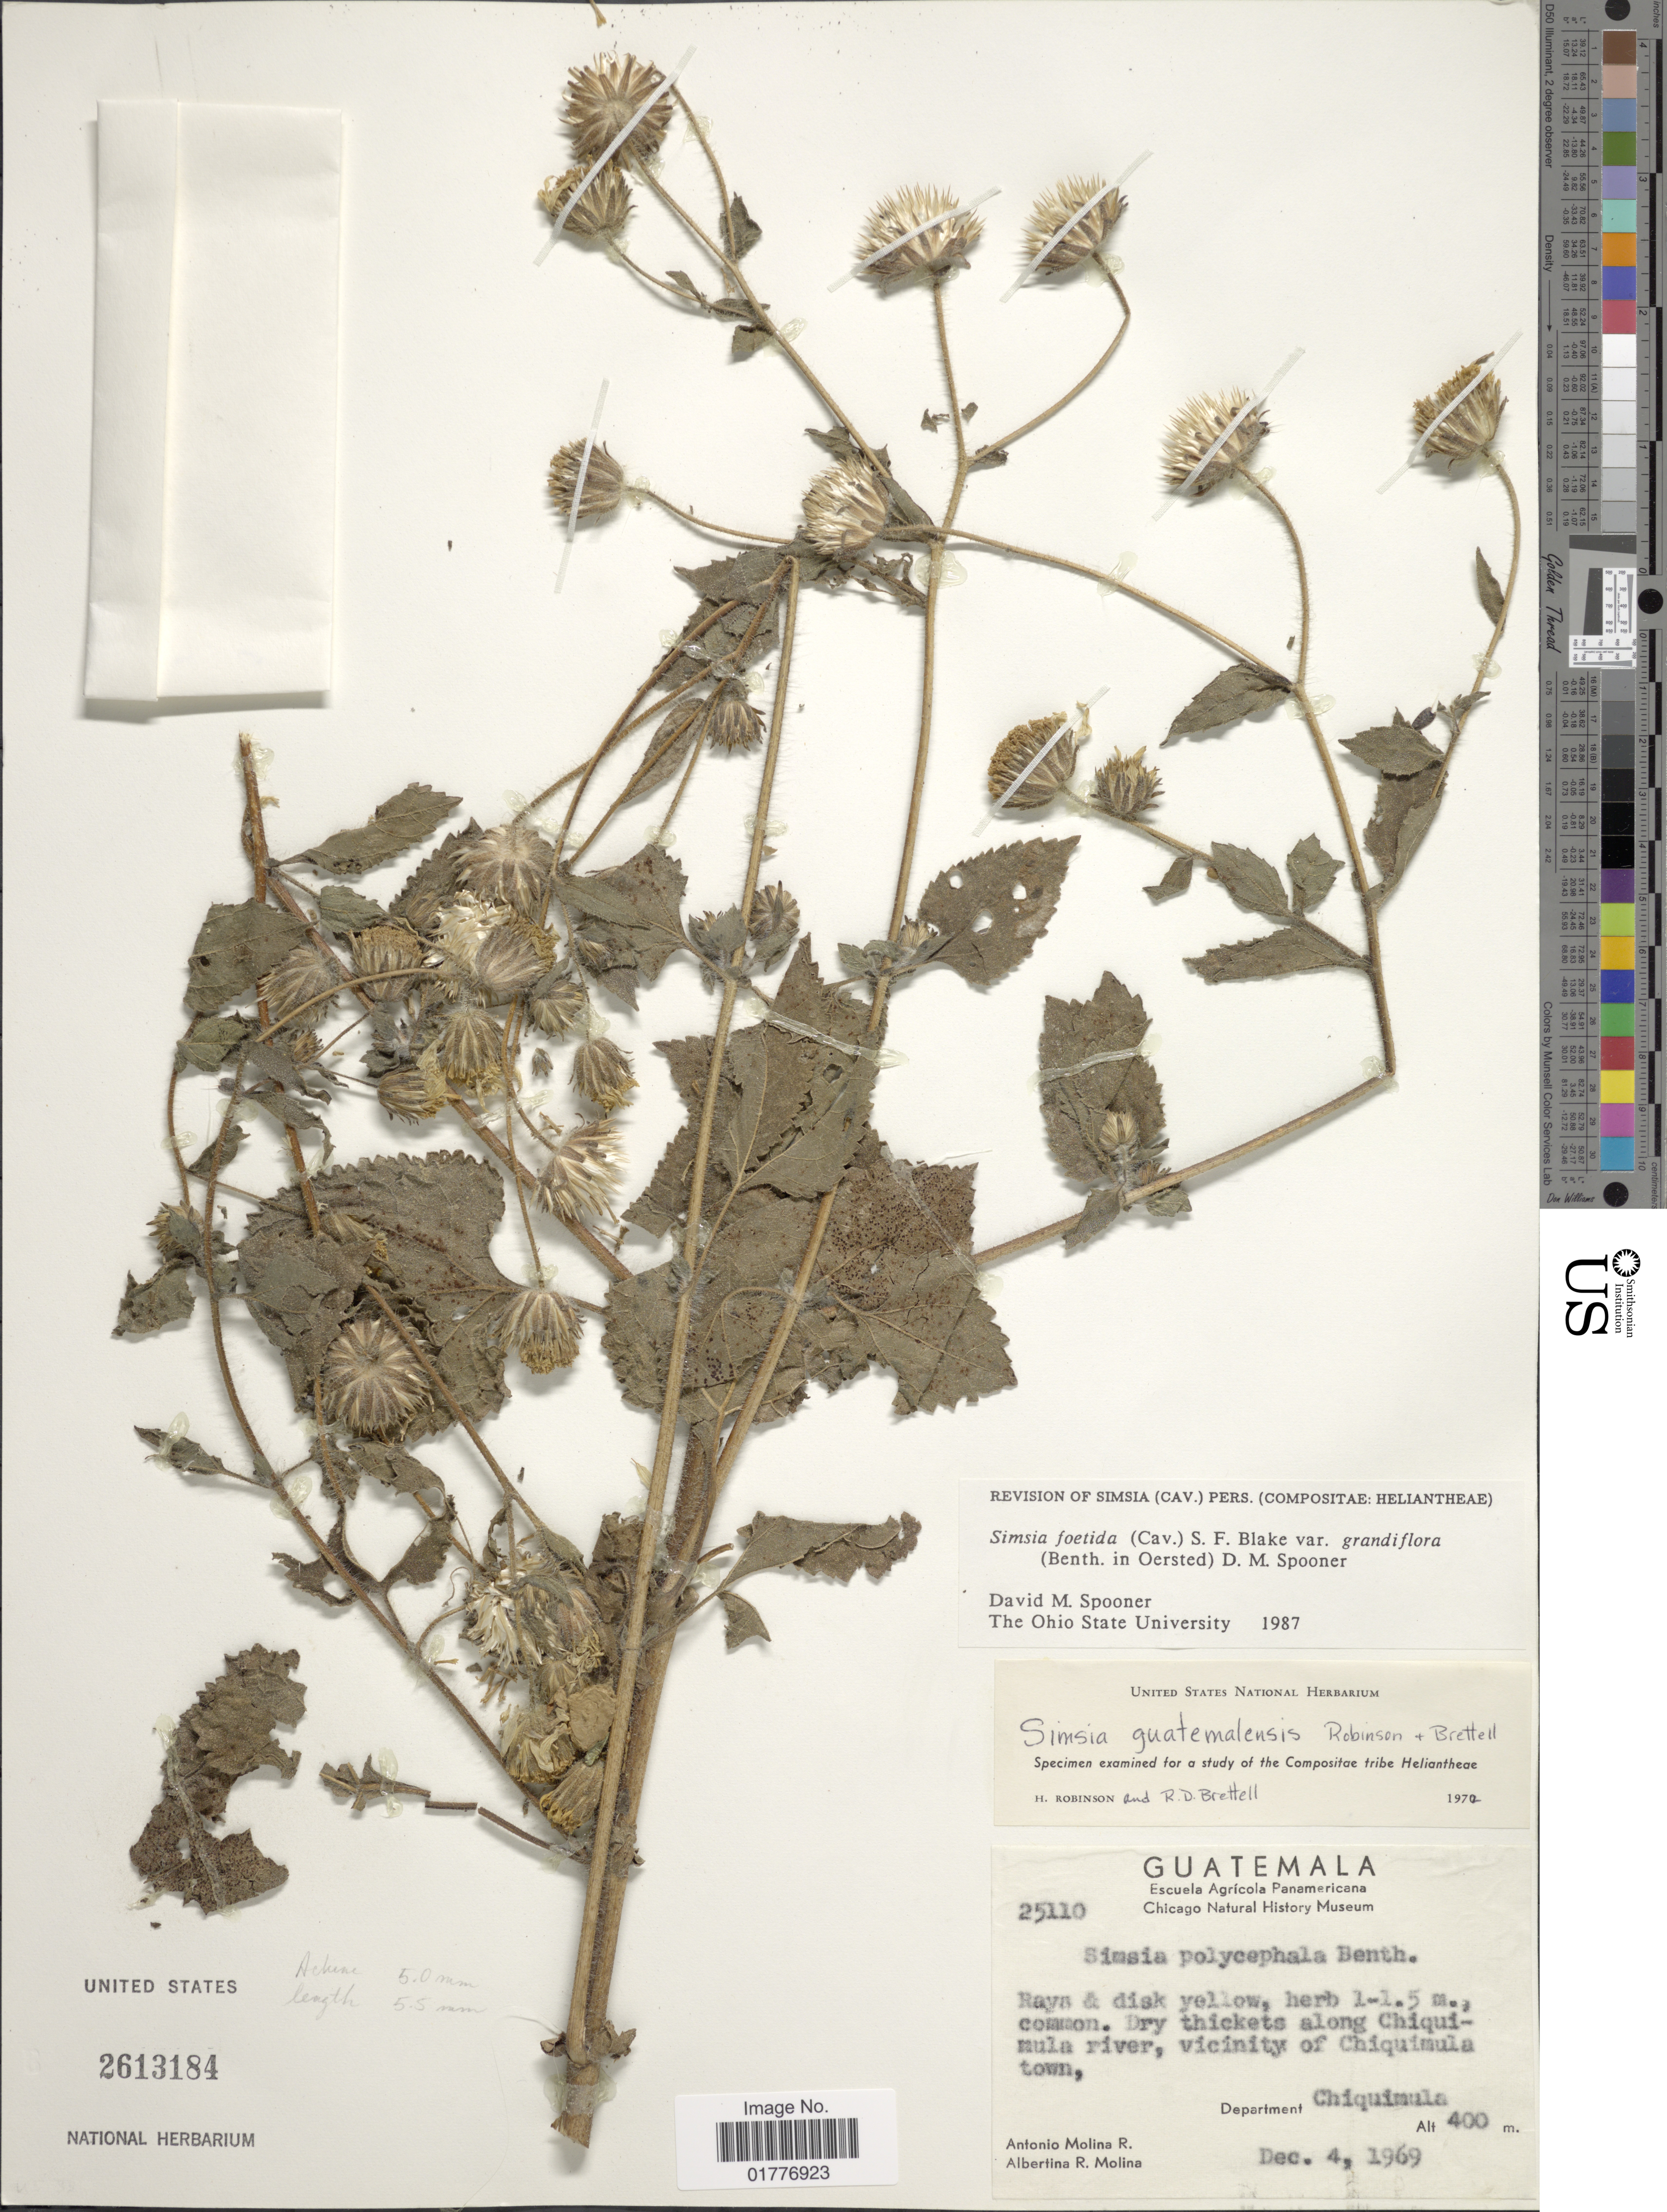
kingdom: Plantae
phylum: Tracheophyta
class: Magnoliopsida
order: Asterales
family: Asteraceae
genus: Simsia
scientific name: Simsia foetida var. grandiflora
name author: (Benth.) D.M. Spooner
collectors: A. Molina R. & A. R. Molina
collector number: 25110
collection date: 1969-12-04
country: Guatemala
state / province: Chiquimula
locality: Dry thickets along Chiquimula river, vicinity of Chiquimula town, Department Chiquimula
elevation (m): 400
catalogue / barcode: US 2613184